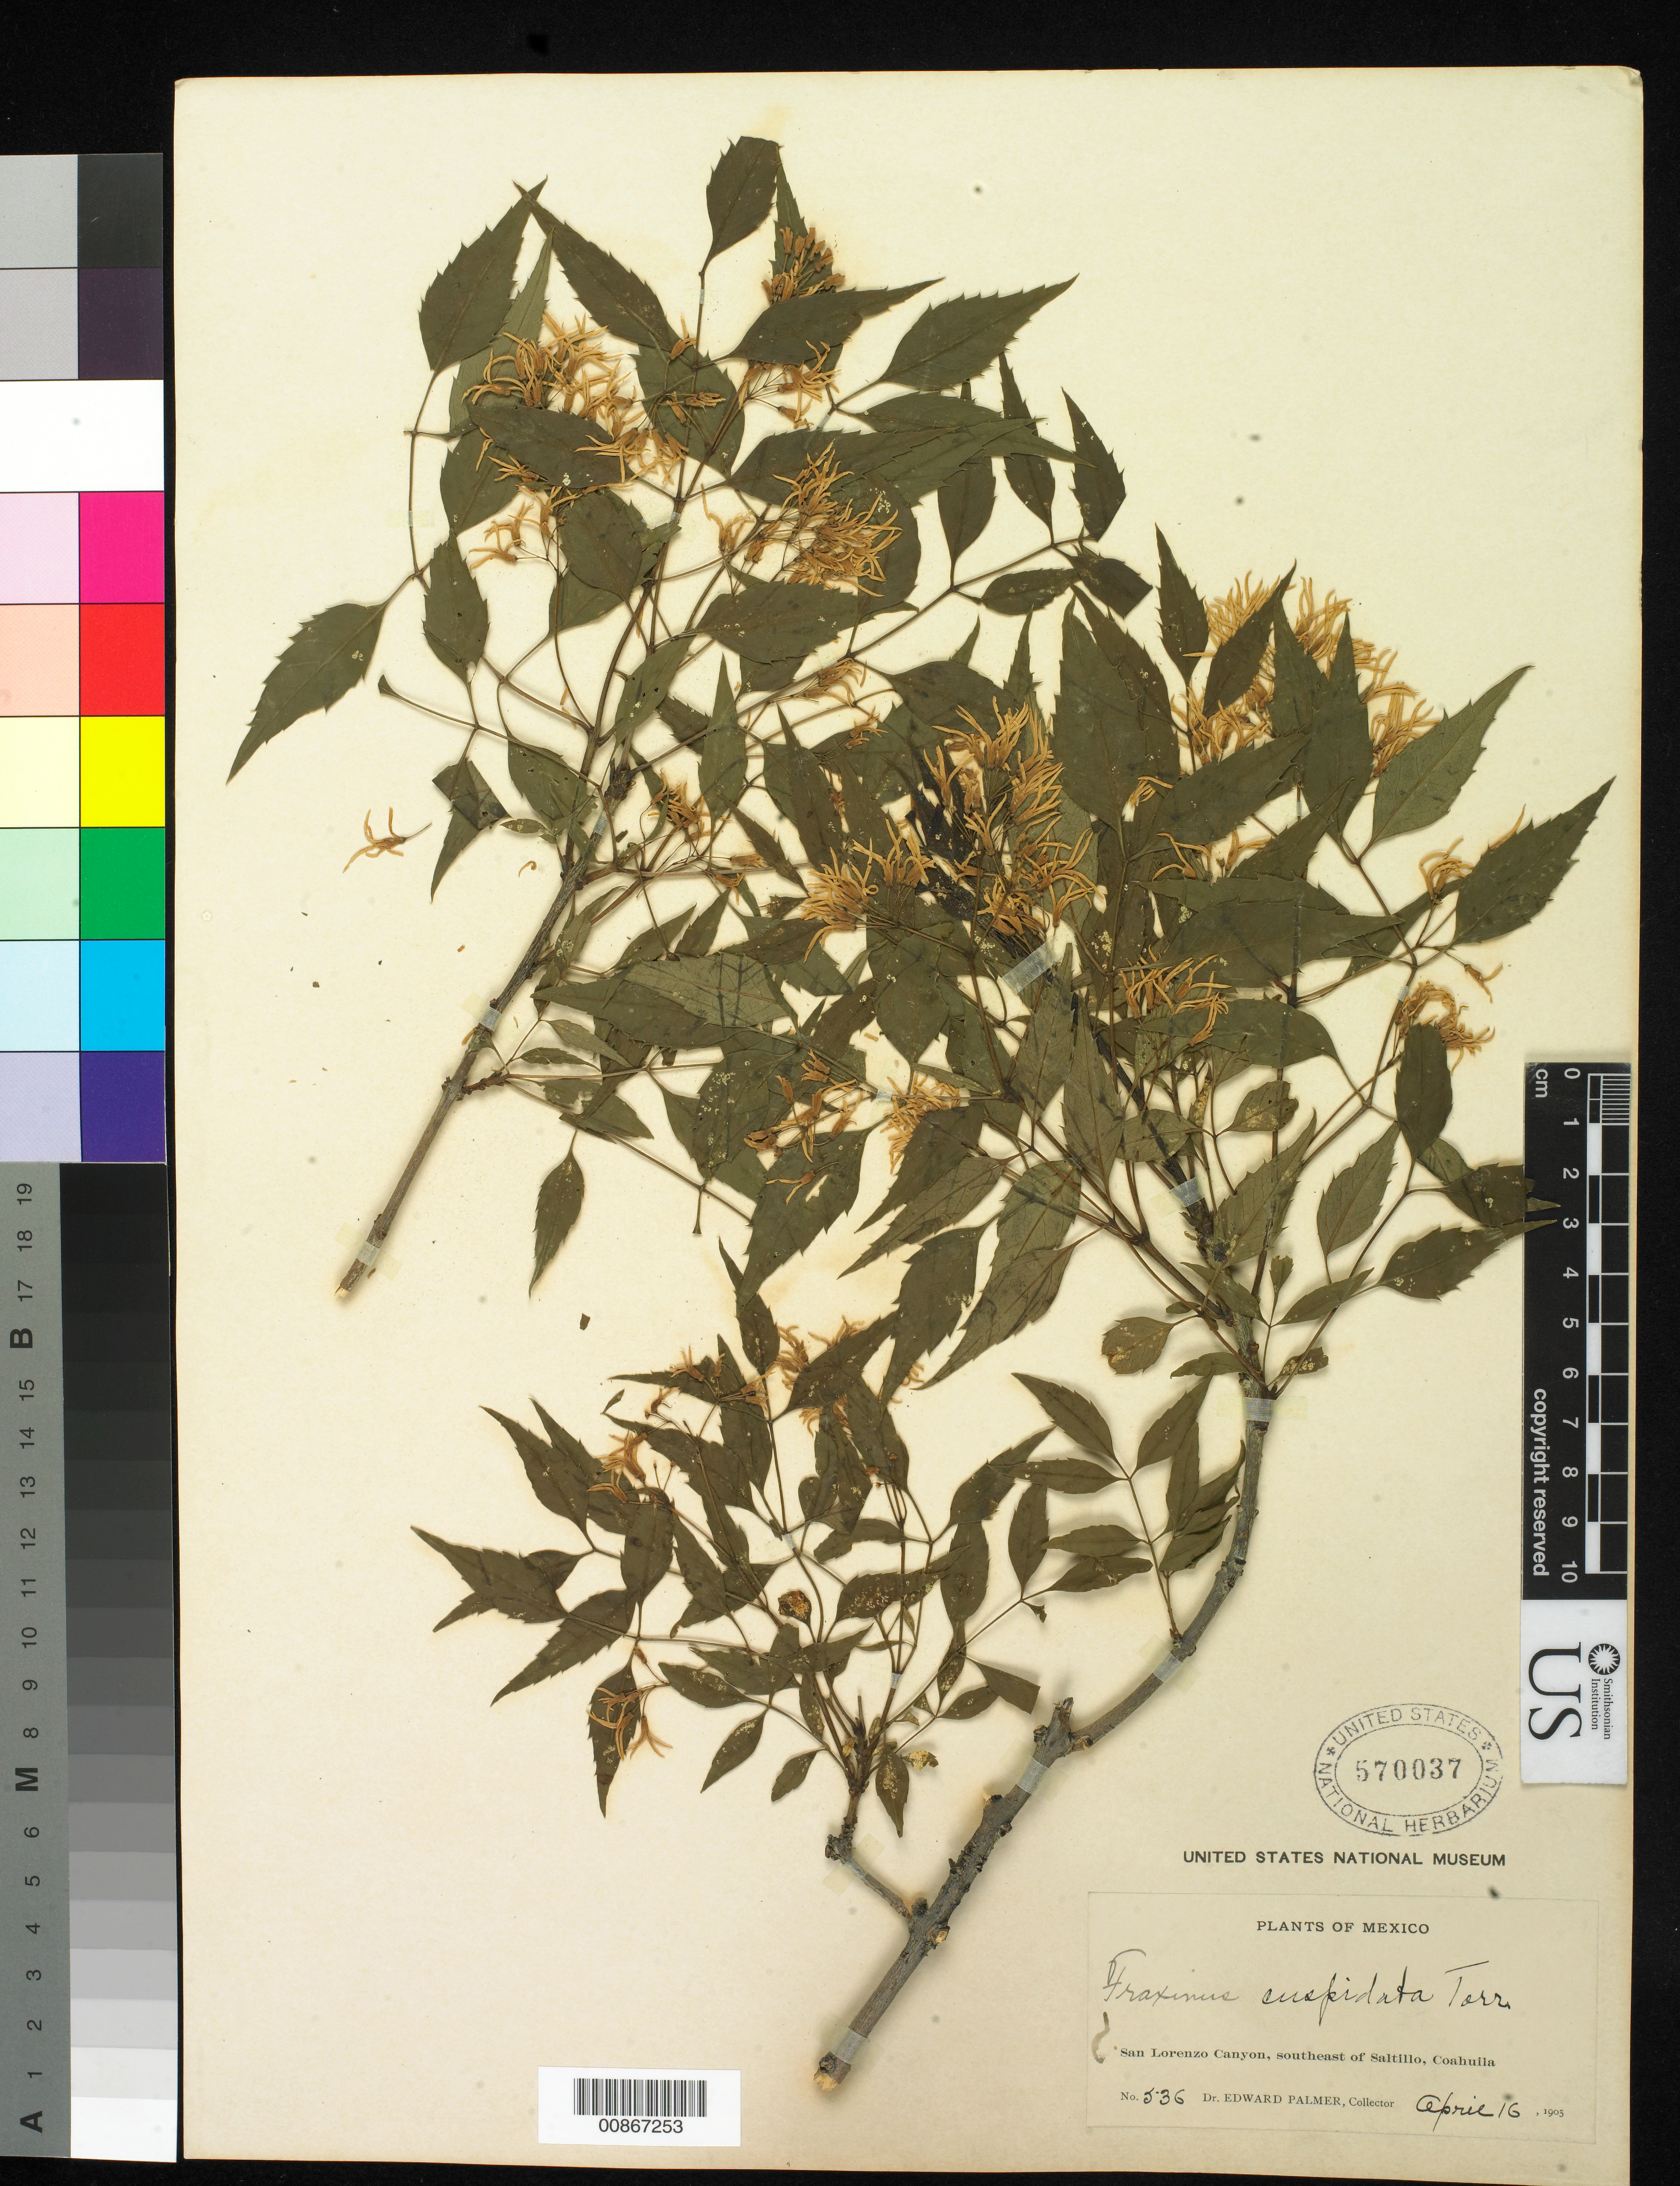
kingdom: Plantae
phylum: Tracheophyta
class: Magnoliopsida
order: Lamiales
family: Oleaceae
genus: Fraxinus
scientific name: Fraxinus cuspidata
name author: Torr.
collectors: E. Palmer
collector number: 536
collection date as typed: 16 Apr 1905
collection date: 1905-04-16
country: Mexico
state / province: Coahuila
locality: San Lorenzo Canyon southeast of Saltillo, Coahuila.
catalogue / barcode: US 570037